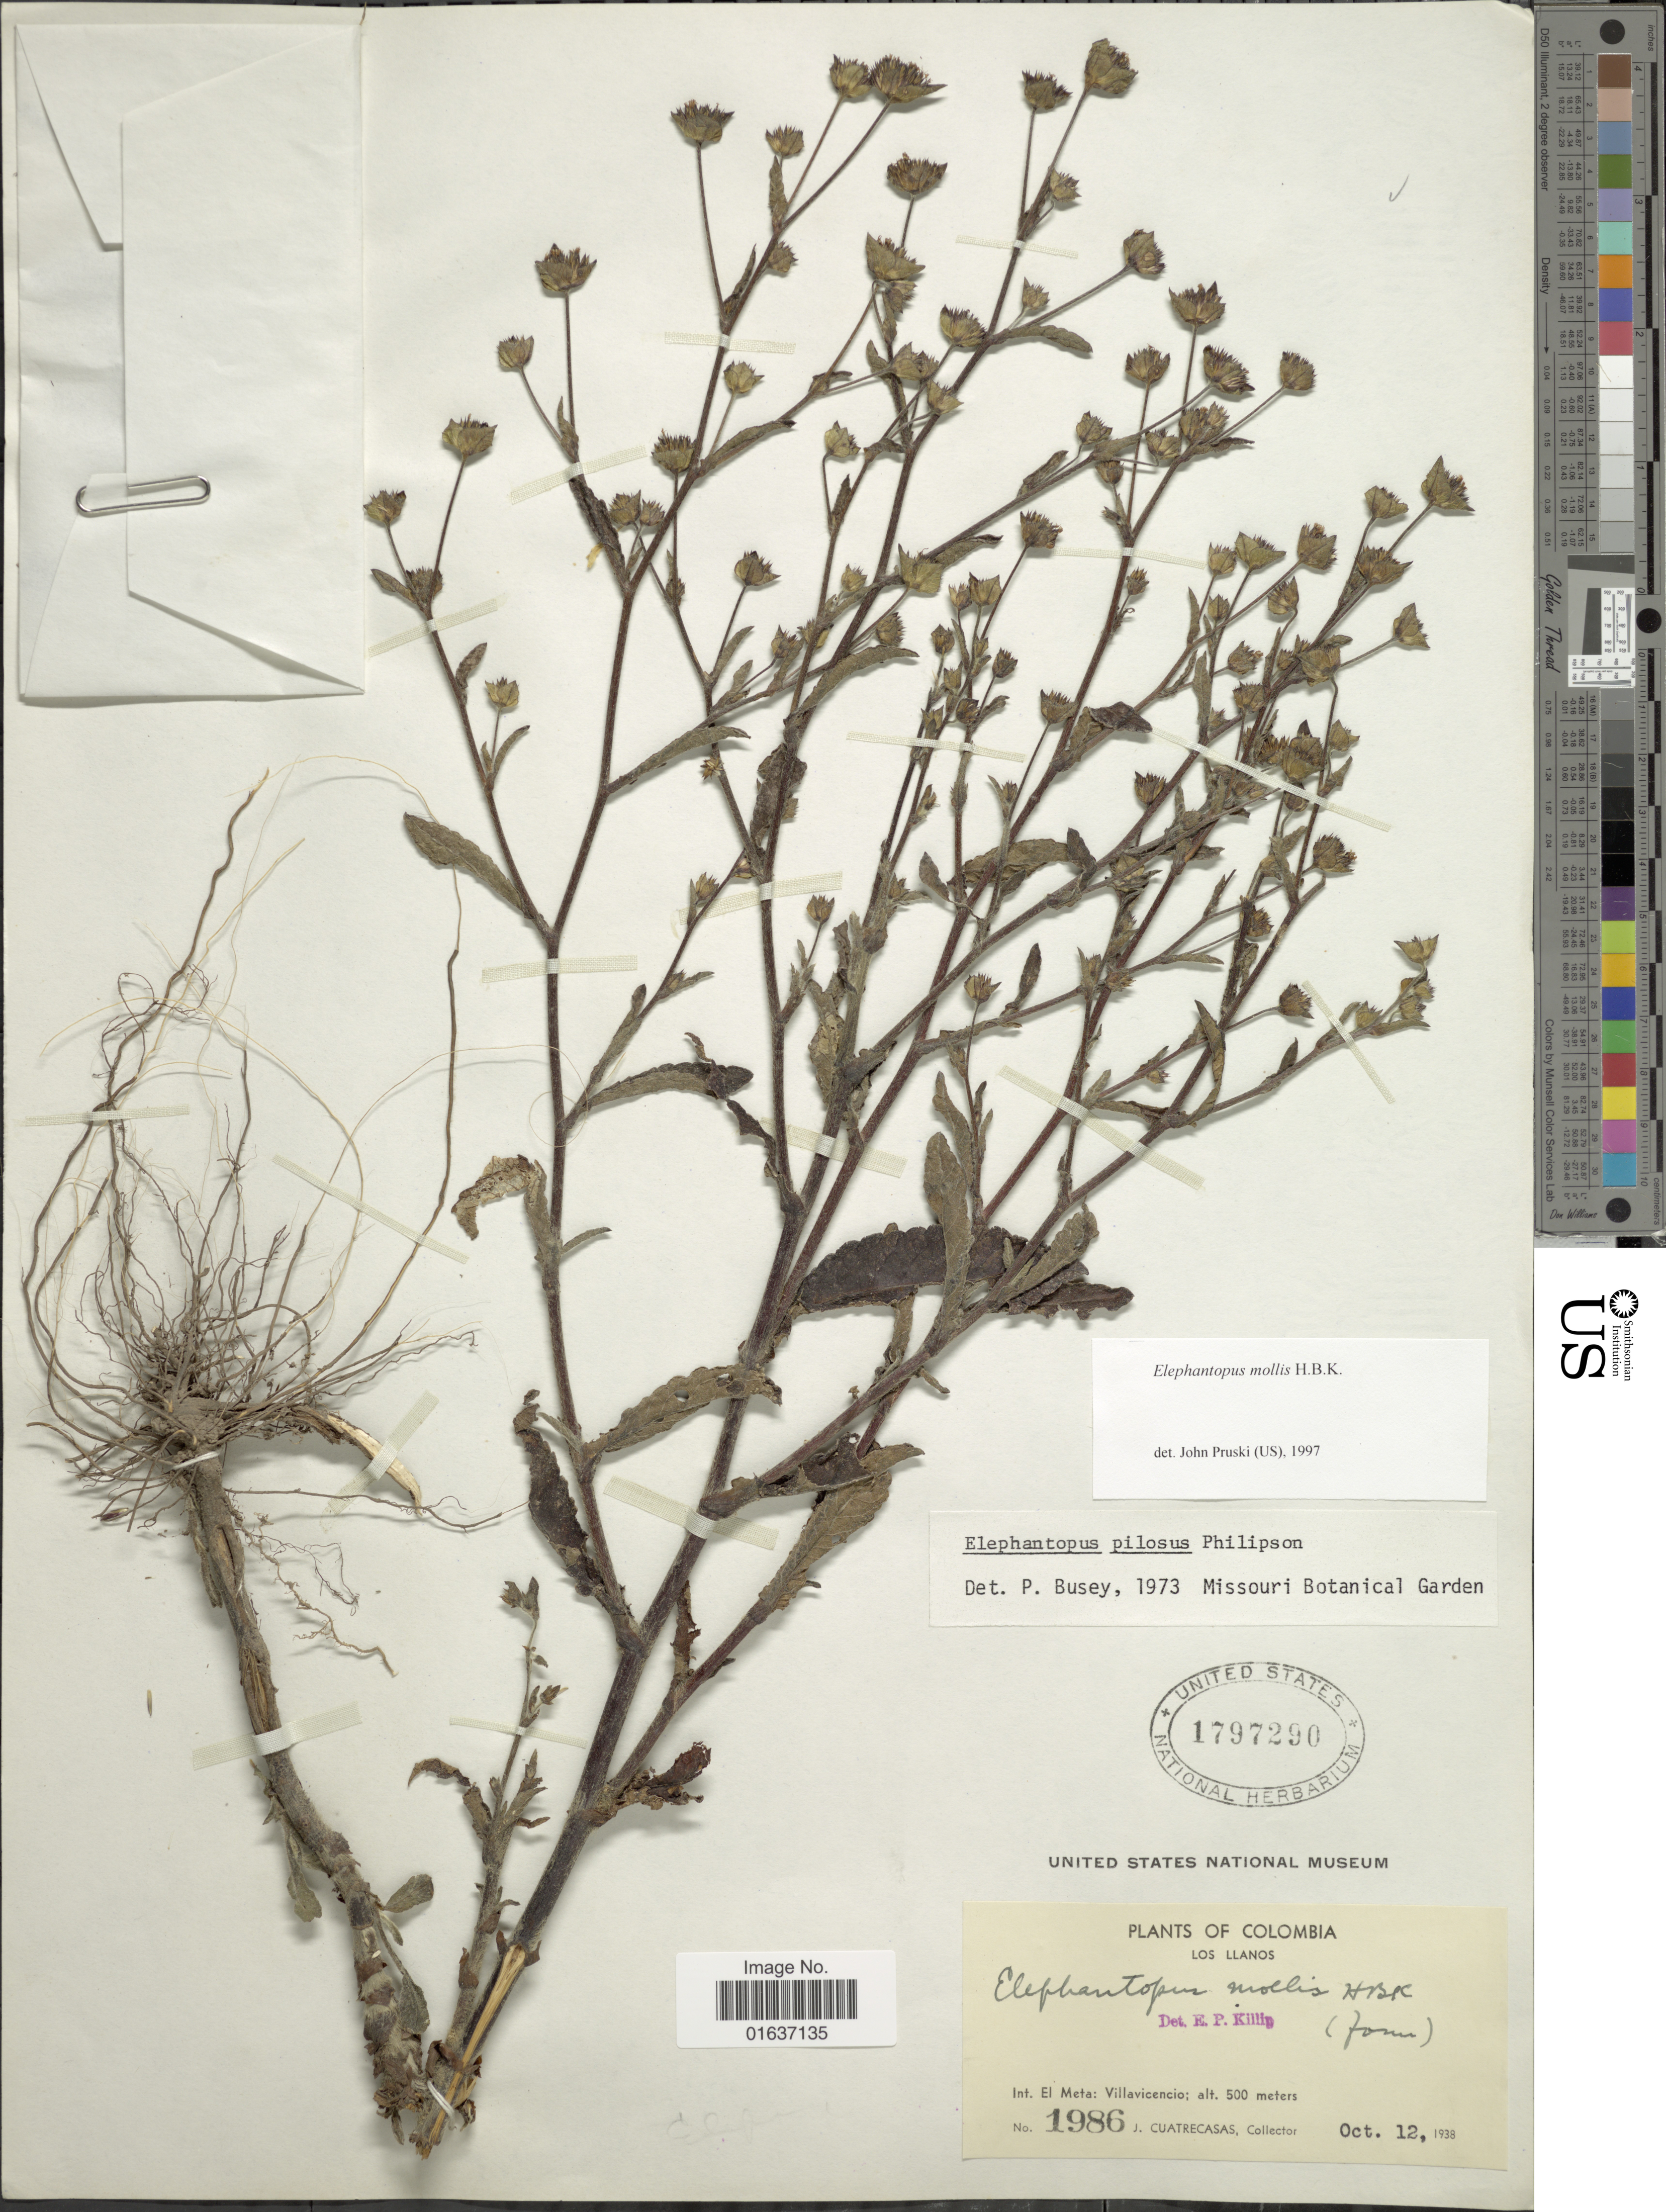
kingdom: Plantae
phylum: Tracheophyta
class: Magnoliopsida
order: Asterales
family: Asteraceae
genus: Elephantopus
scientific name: Elephantopus mollis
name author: Kunth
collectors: J. Cuatrecasas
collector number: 1986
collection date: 1938-10-12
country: Colombia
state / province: Meta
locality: Los Llanos, int. El Meta: villavicencio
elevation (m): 500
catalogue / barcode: US 1797290